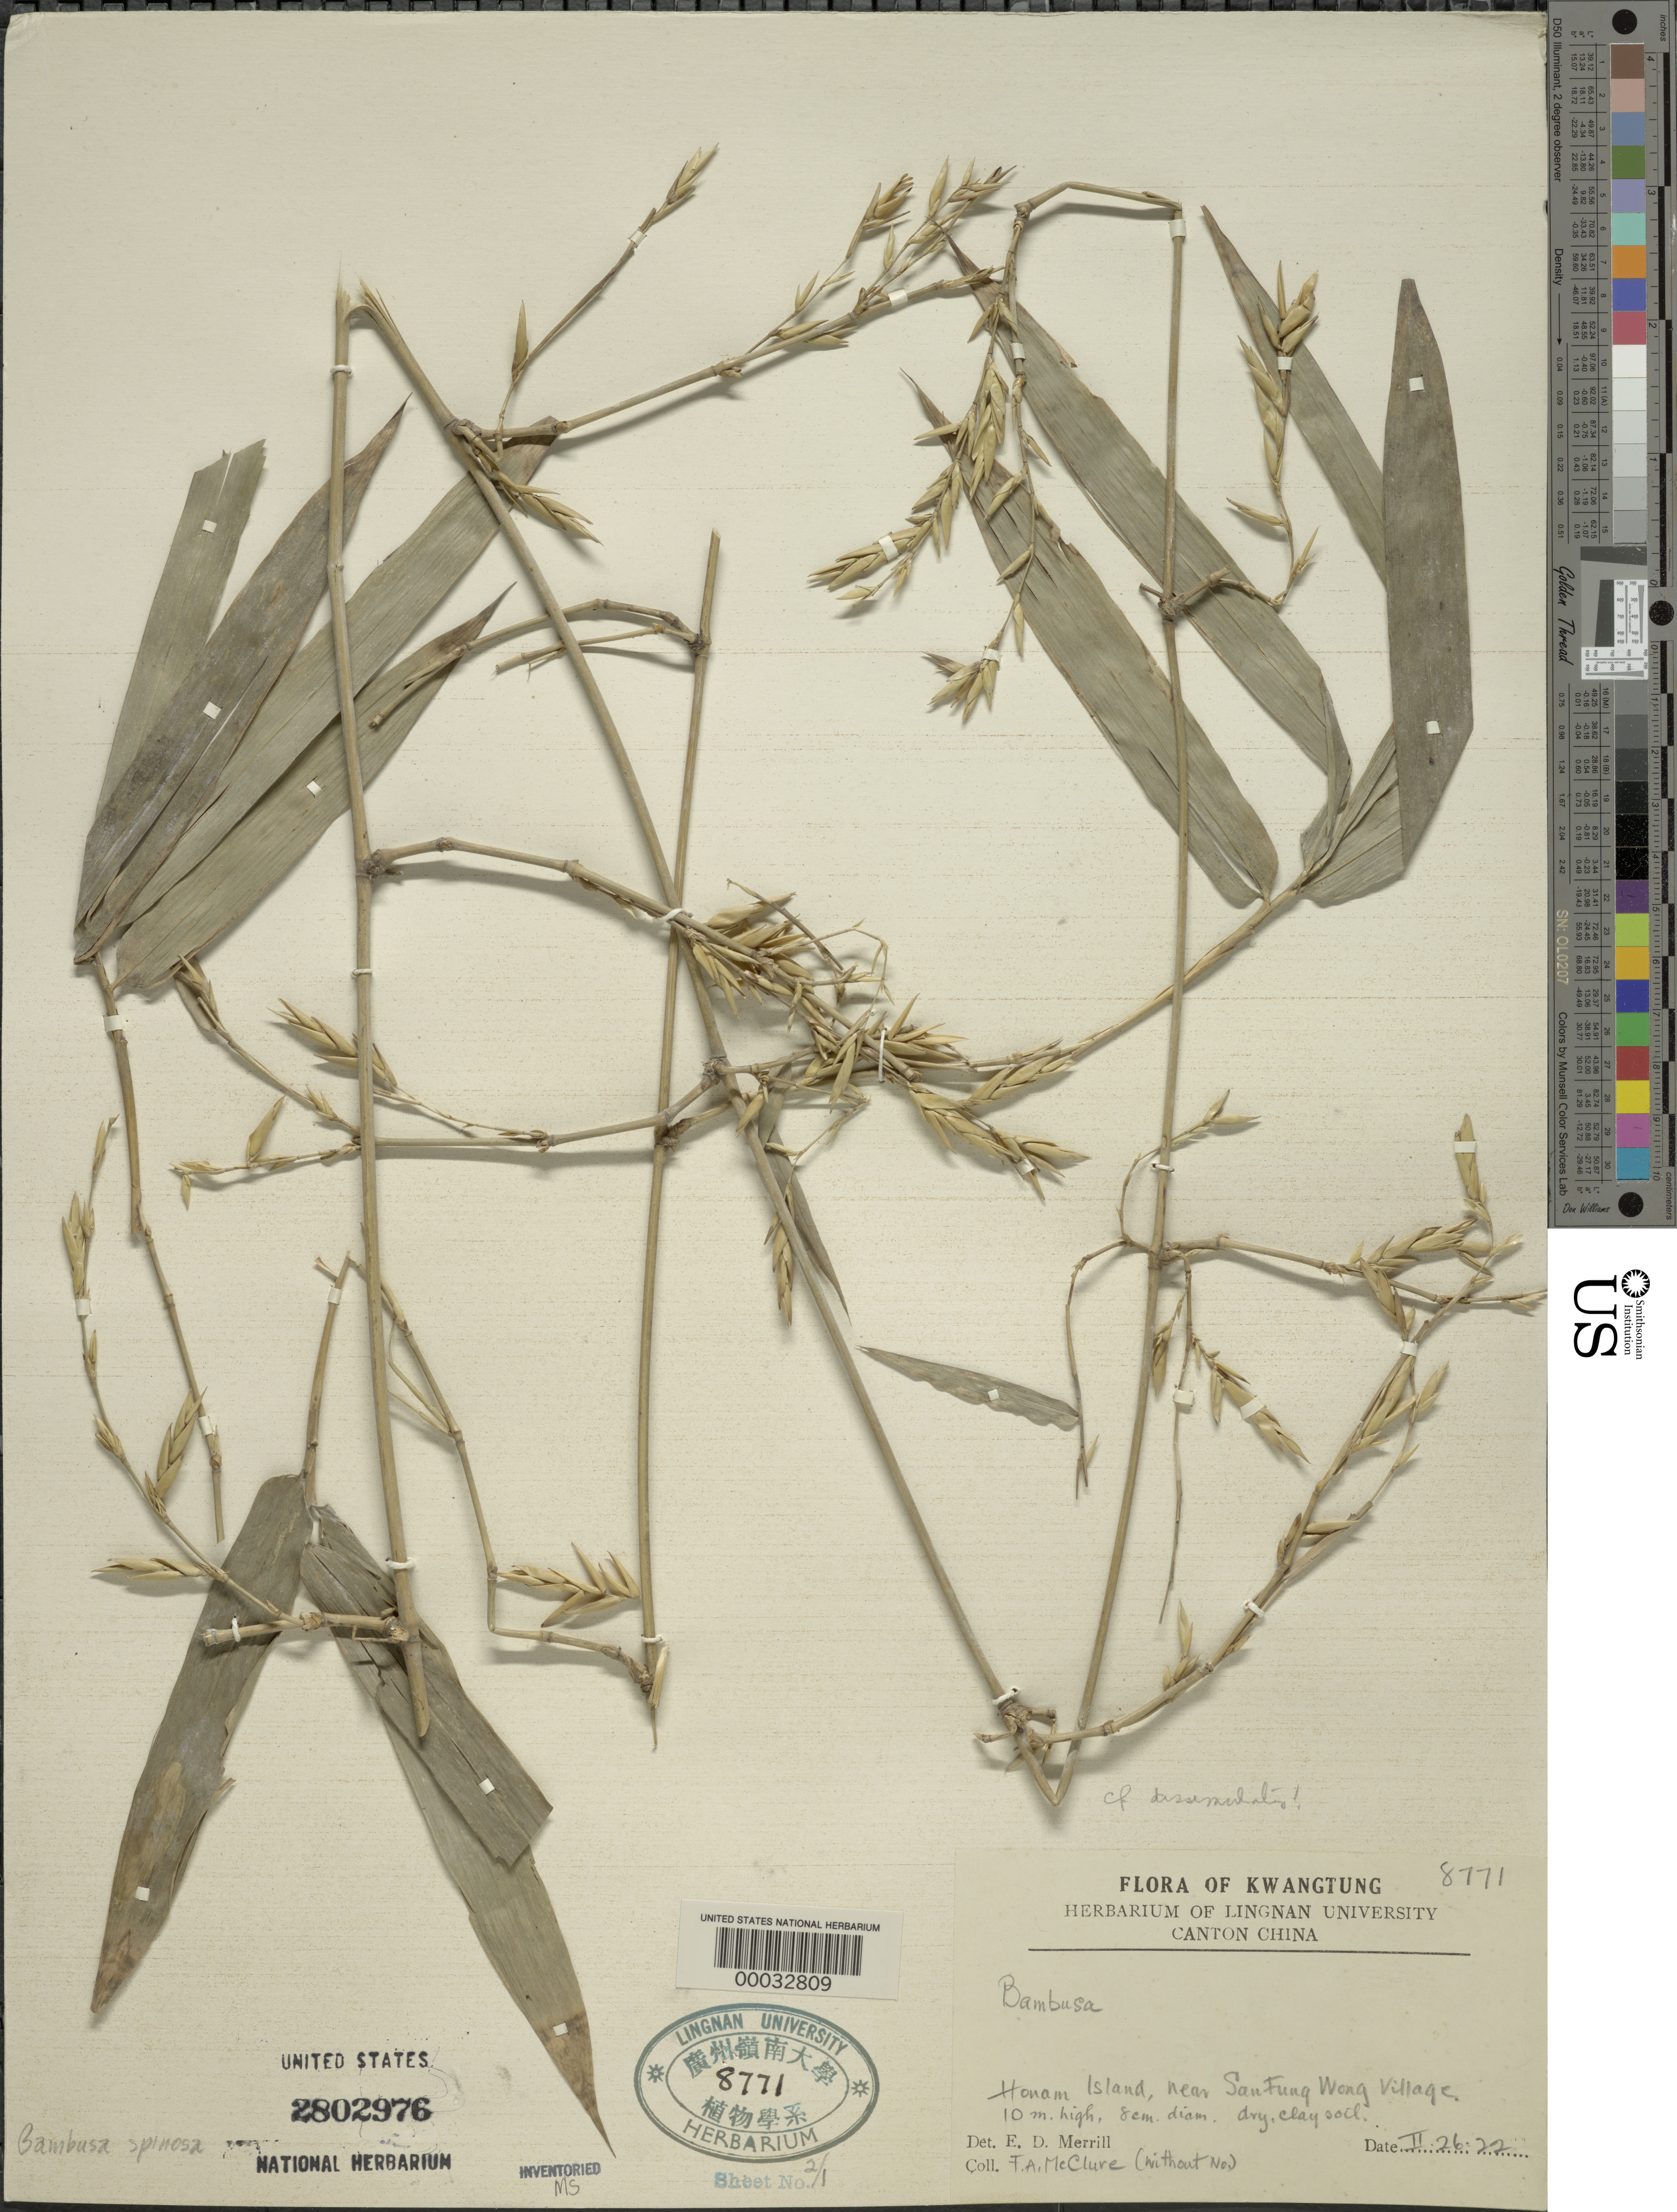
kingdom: Plantae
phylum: Tracheophyta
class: Liliopsida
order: Poales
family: Poaceae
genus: Bambusa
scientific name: Bambusa spinosa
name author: Roxb.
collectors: F. A. McClure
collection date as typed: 26 Feb 1922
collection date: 1922-02-26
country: China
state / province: Guangdong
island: Honam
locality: Near San Fung Wong Village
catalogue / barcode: US 2802976